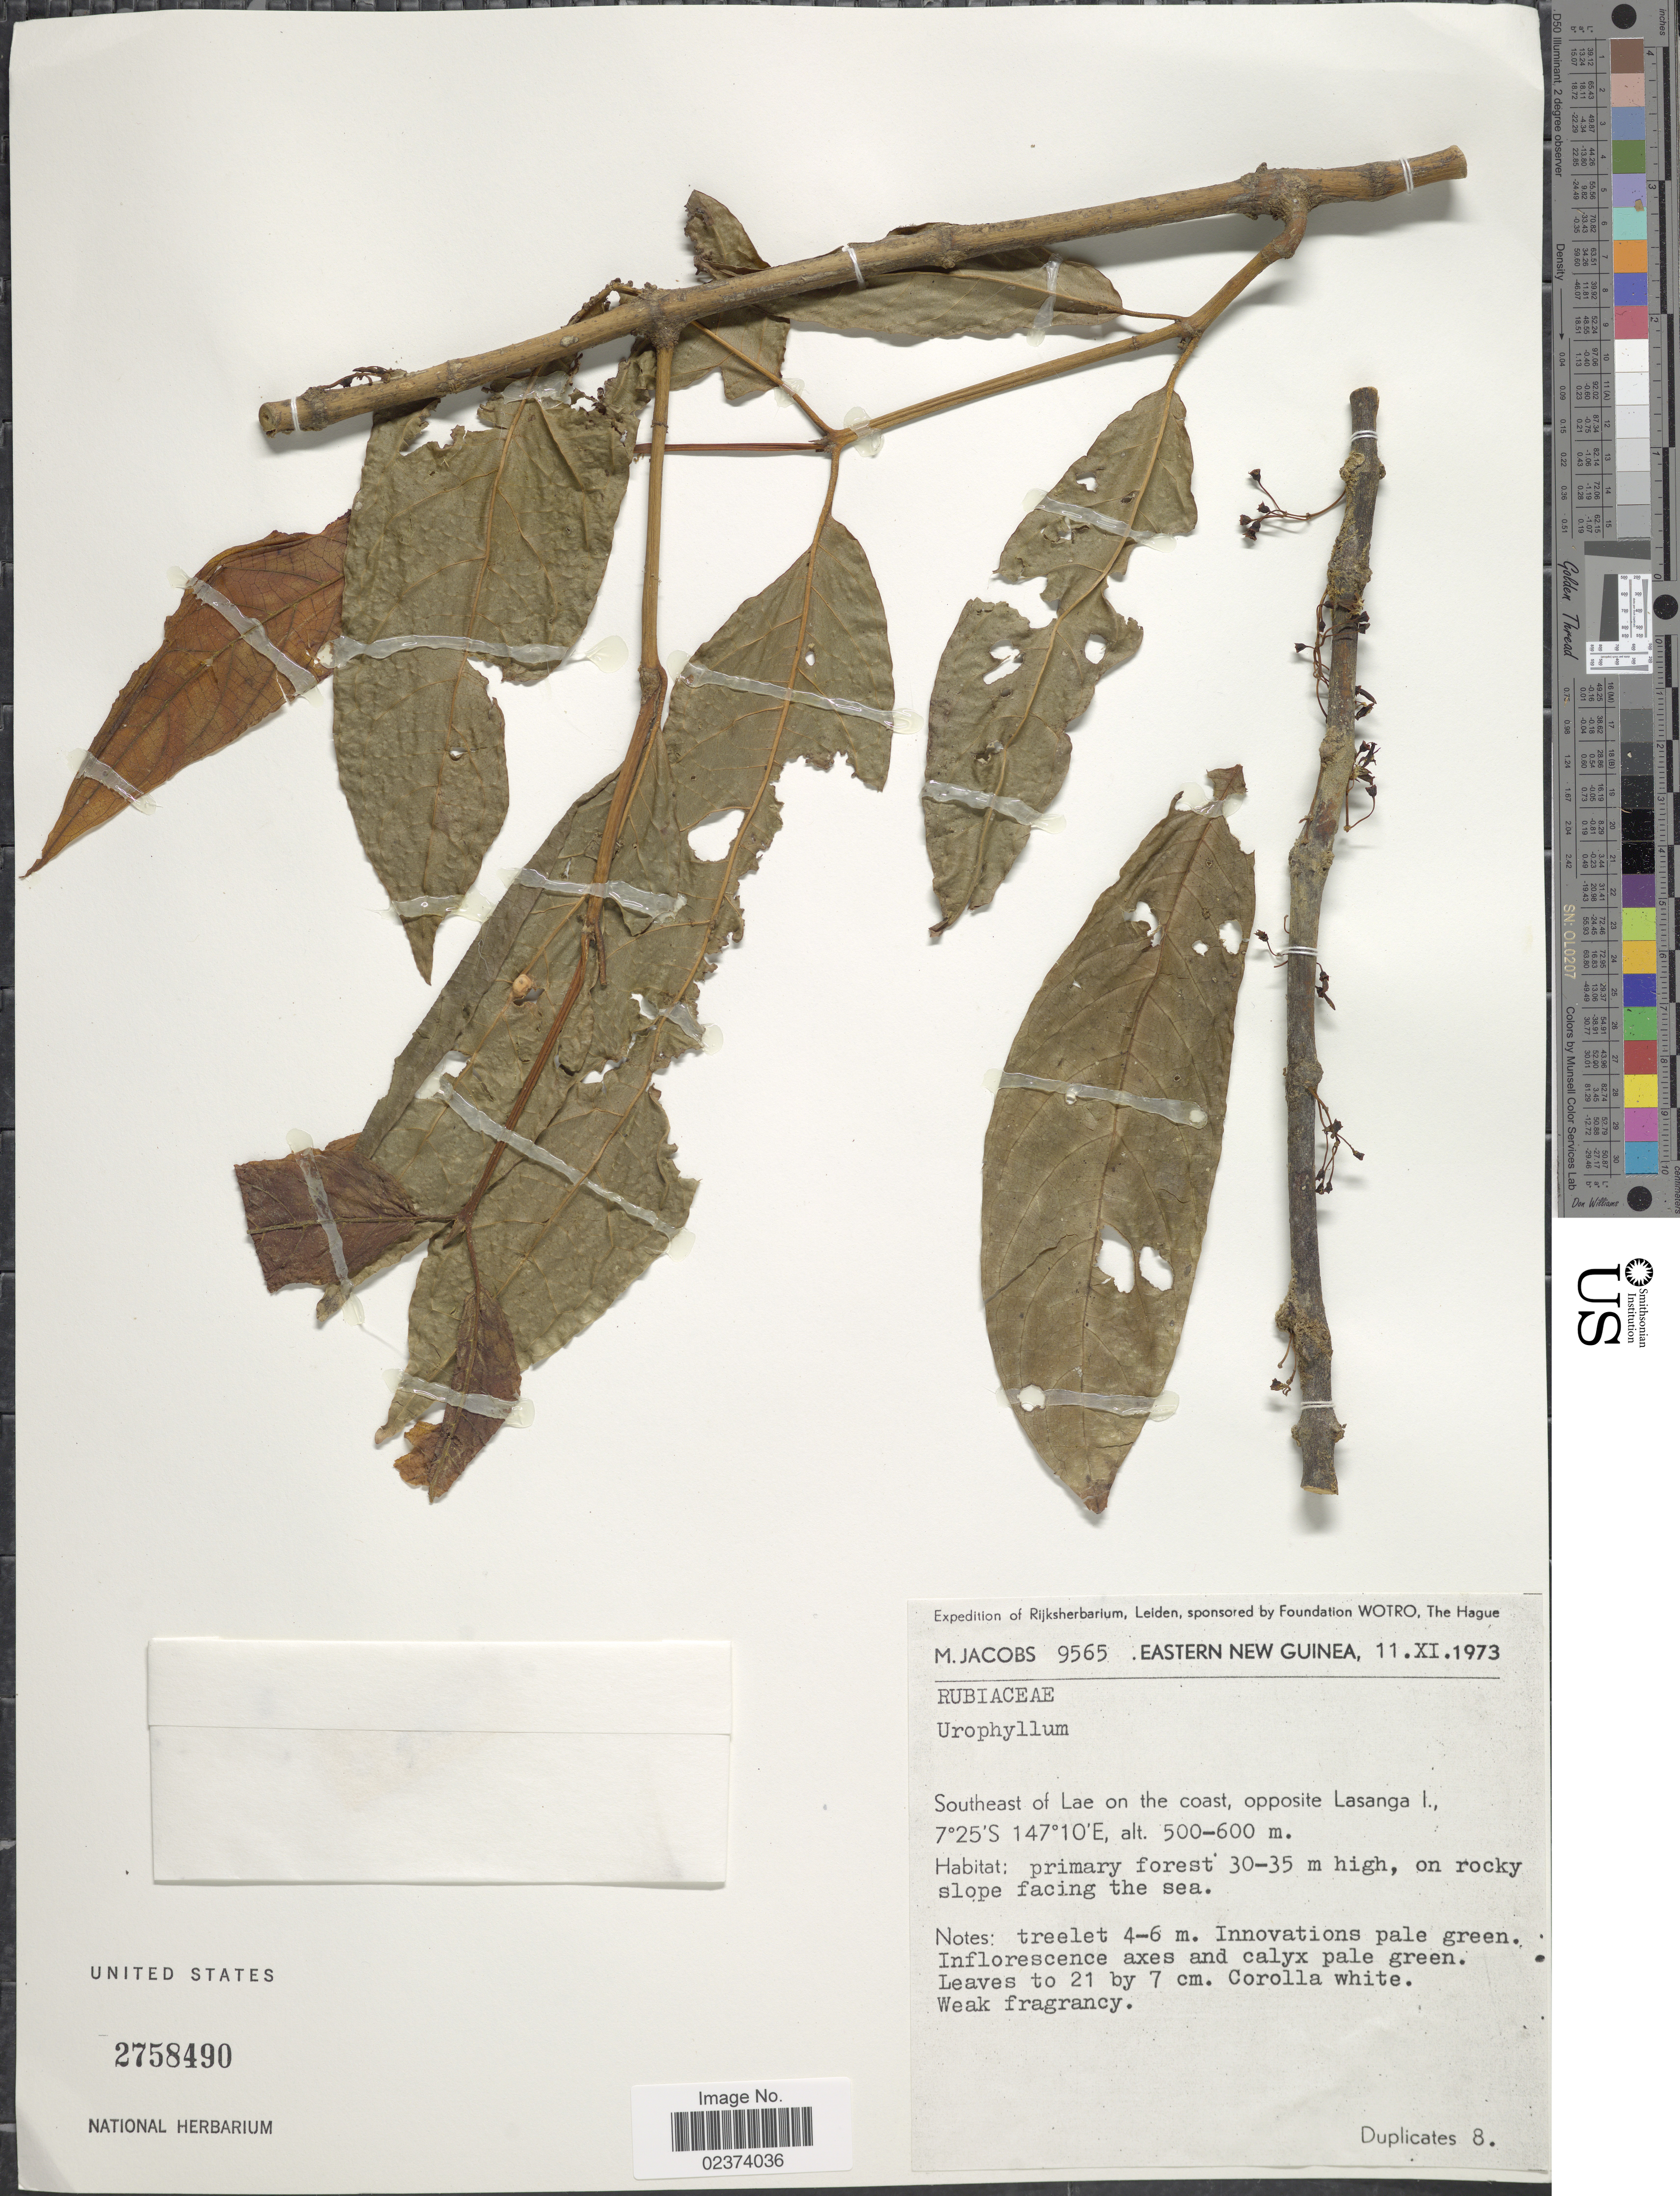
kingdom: Plantae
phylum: Tracheophyta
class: Magnoliopsida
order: Gentianales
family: Rubiaceae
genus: Urophyllum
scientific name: Urophyllum sp.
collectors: M. Jacobs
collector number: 9565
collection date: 1973-11-11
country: Papua New Guinea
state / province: Morobe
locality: Eastern New Guinea, Southeast of Lae on the coast, opposite Lasanga I.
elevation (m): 500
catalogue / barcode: US 2758490